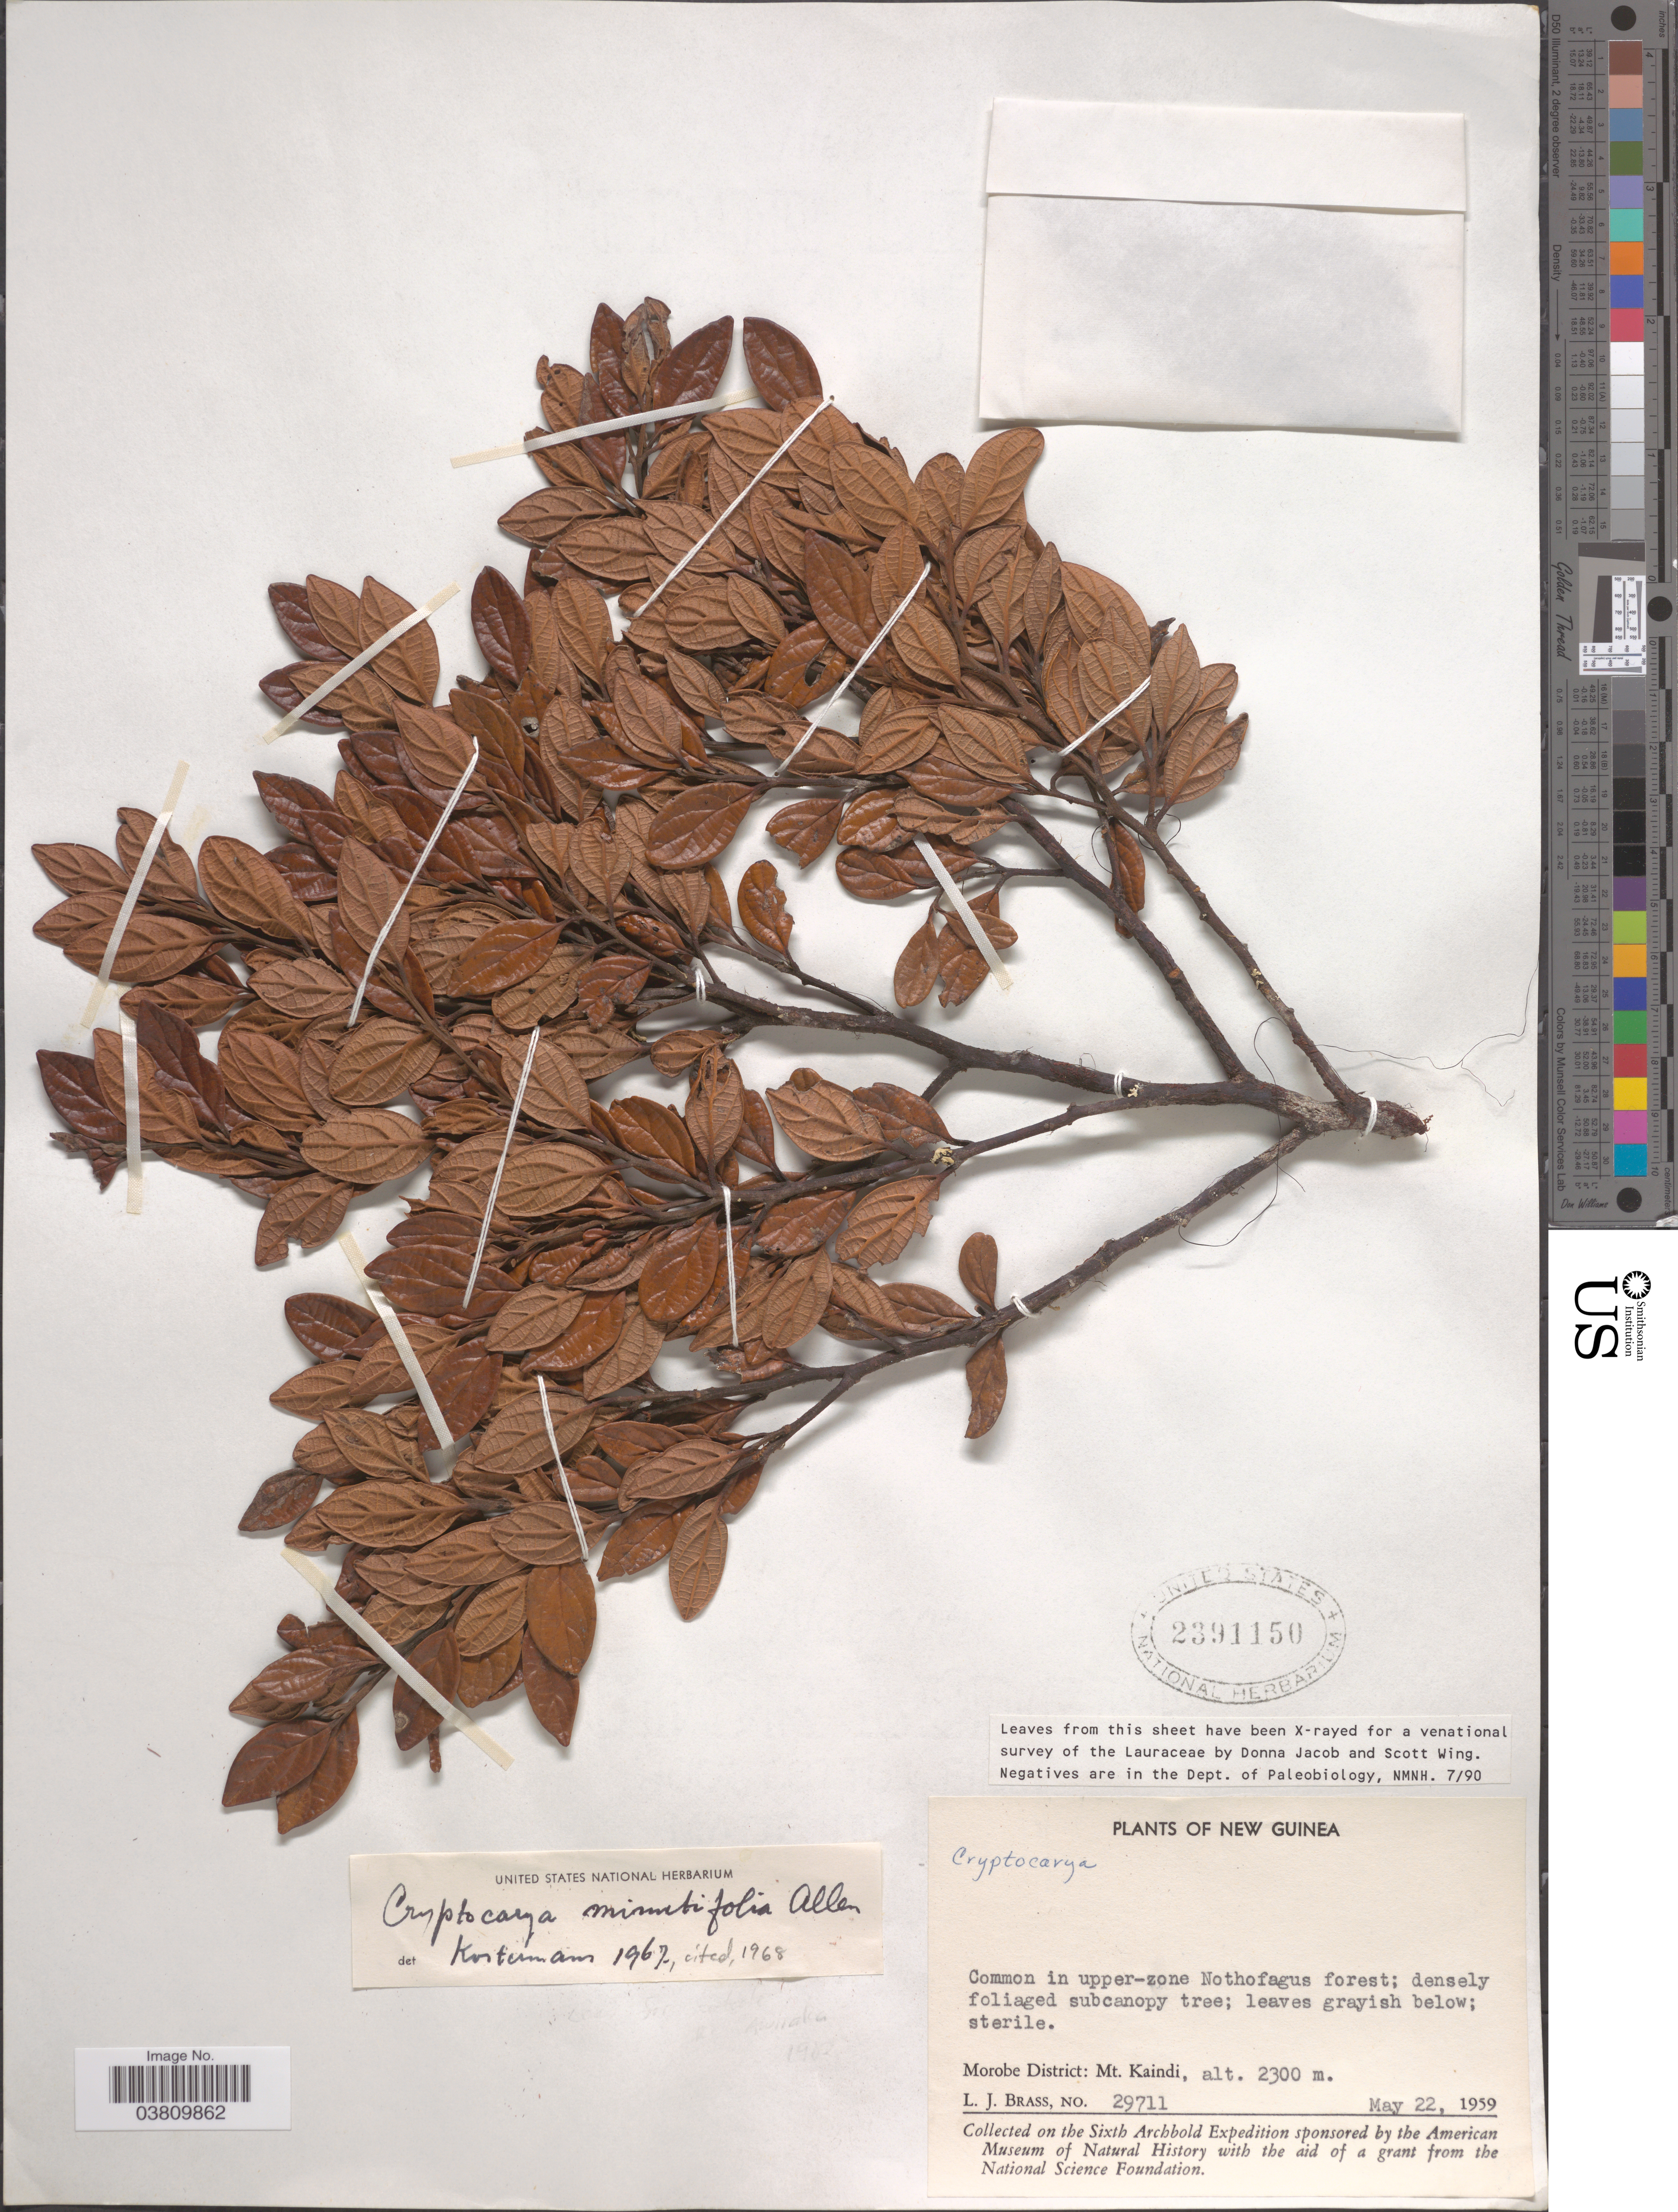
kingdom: Plantae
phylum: Tracheophyta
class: Magnoliopsida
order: Laurales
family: Lauraceae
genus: Cryptocarya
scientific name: Cryptocarya minutifolia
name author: C.K. Allen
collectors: L. J. Brass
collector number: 29711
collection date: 1959-05-22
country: Papua New Guinea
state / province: Morobe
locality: New Guinea. Morobe District: Mt. Kaindi.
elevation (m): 2300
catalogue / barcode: US 2391150